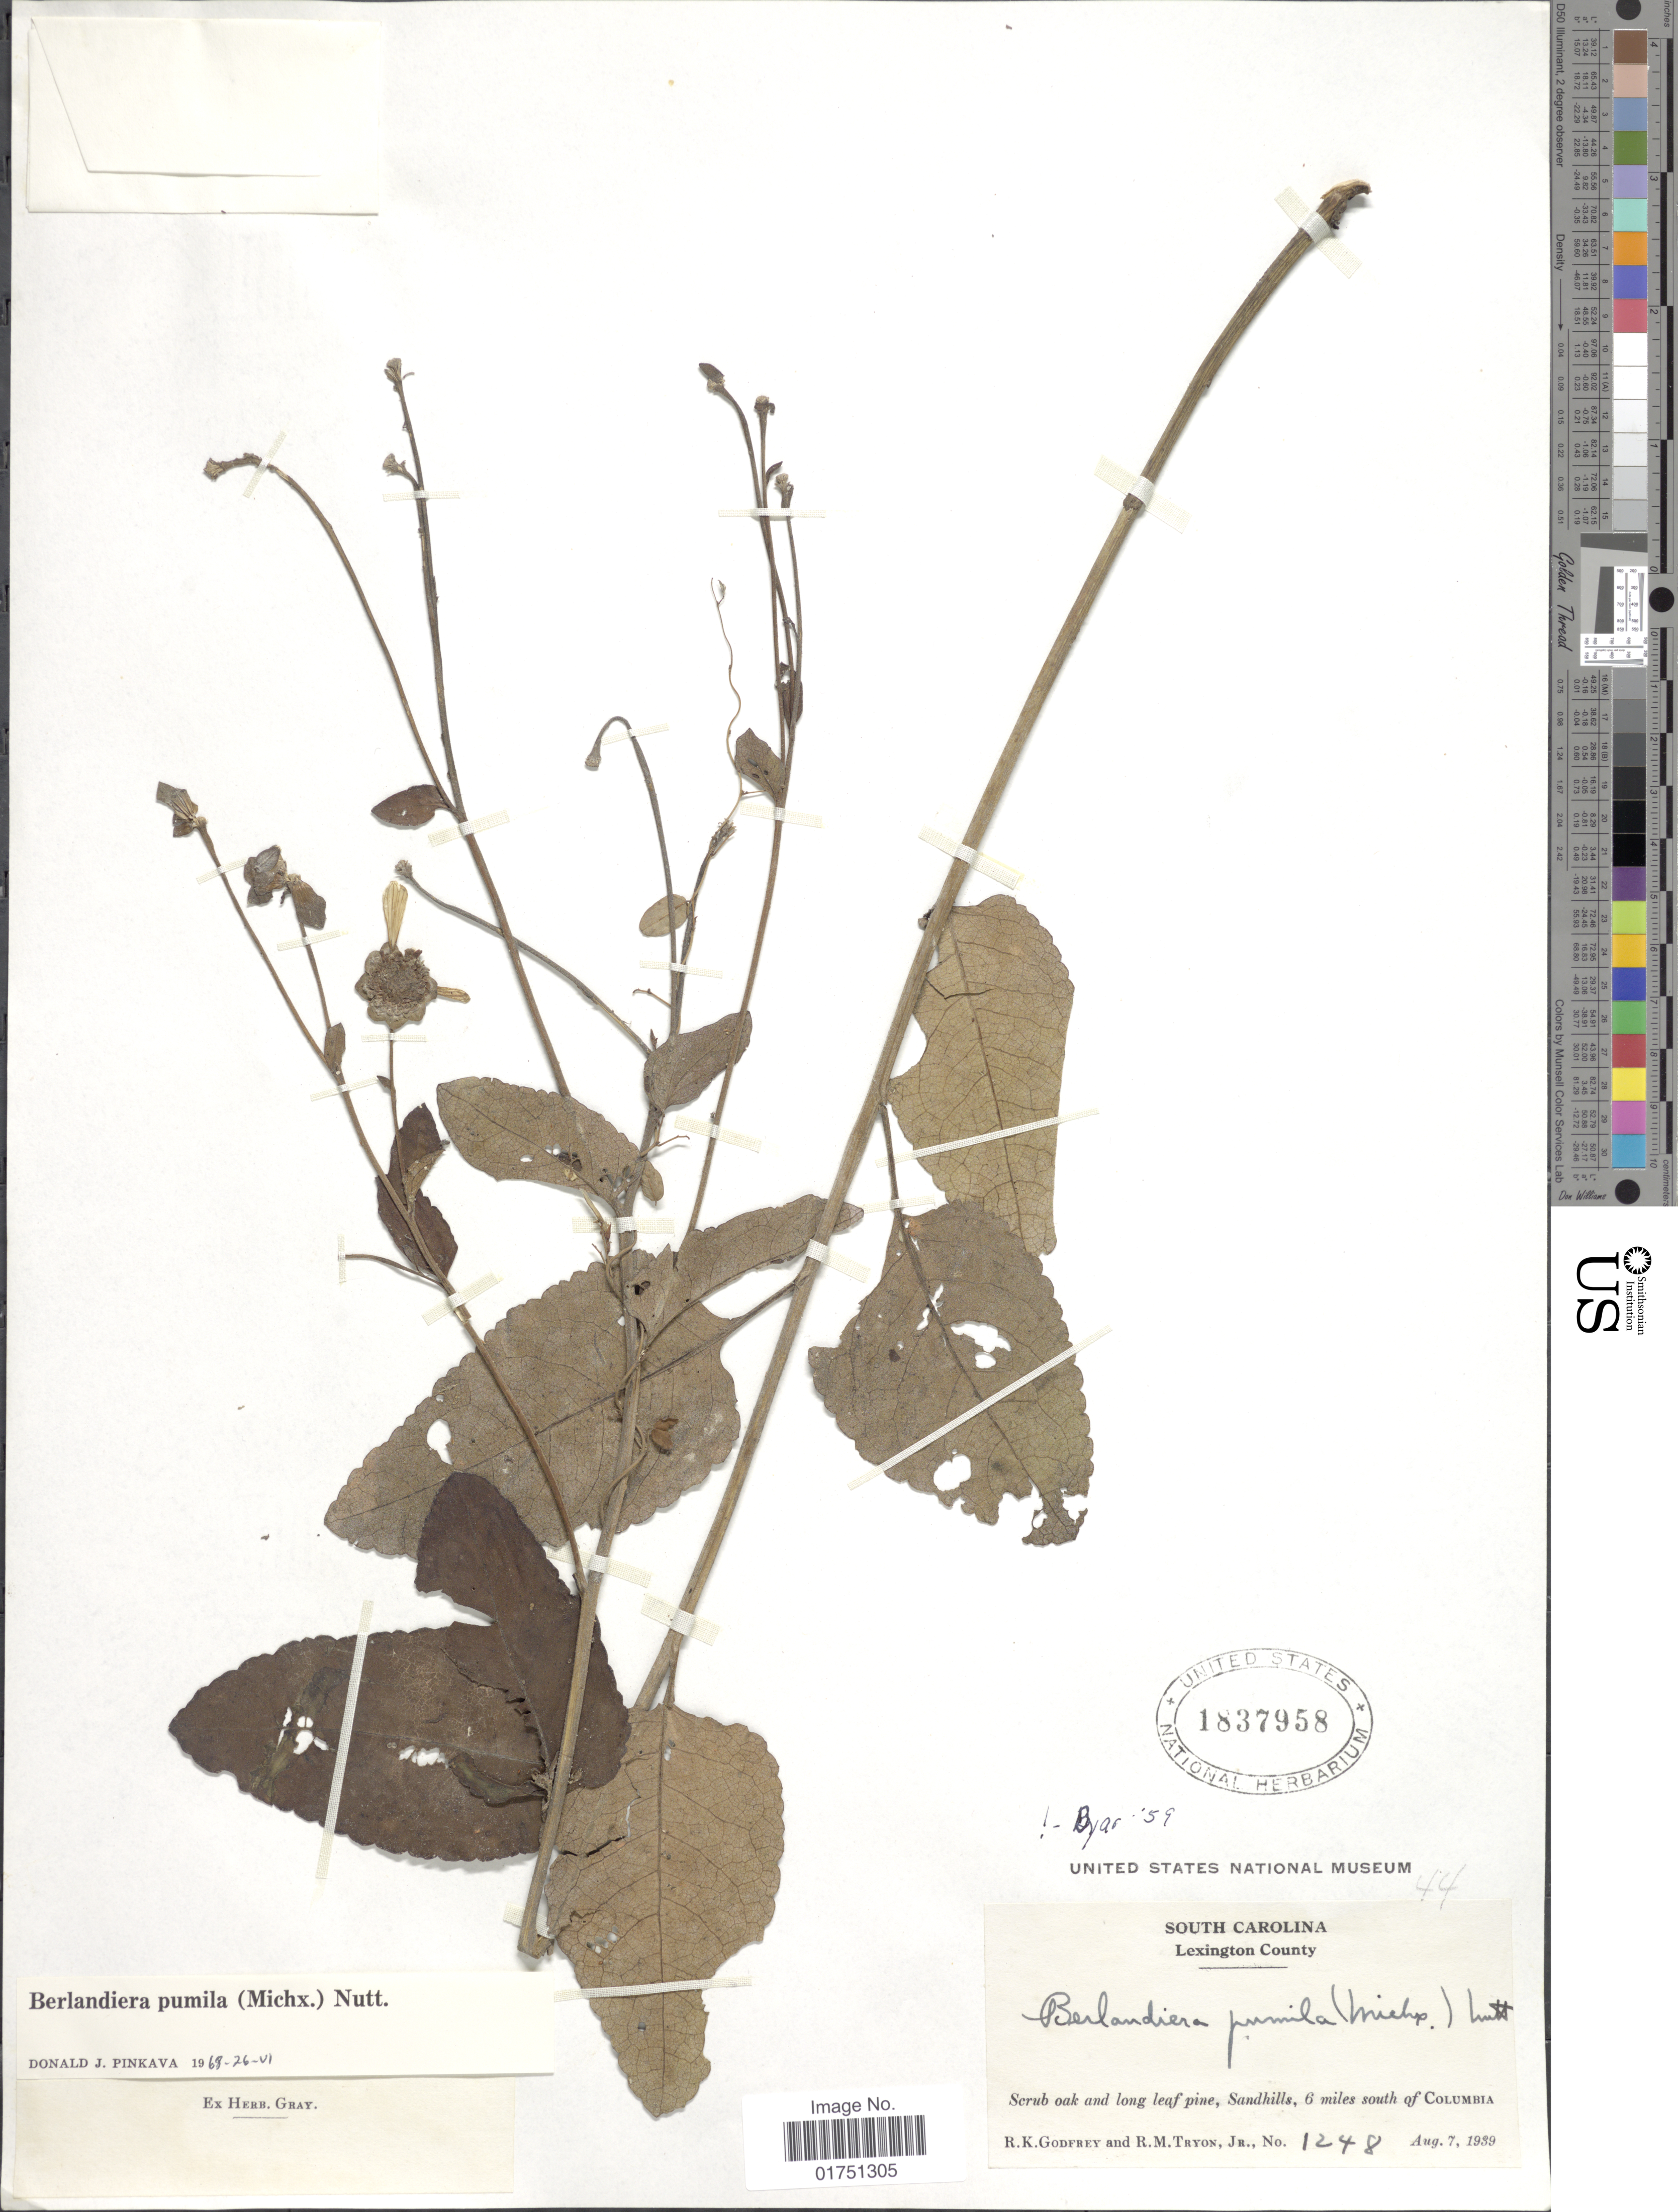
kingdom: Plantae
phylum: Tracheophyta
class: Magnoliopsida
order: Asterales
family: Asteraceae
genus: Berlandiera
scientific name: Berlandiera pumila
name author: (Michx.) Nutt.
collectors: R. K. Godfrey & R. M. Tryon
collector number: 1248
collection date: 1939-08-07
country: United States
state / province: South Carolina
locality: Lexington County. Scrub oak and long leaf pine, Sandhills, 6 miles south of Columbia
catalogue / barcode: US 1837958